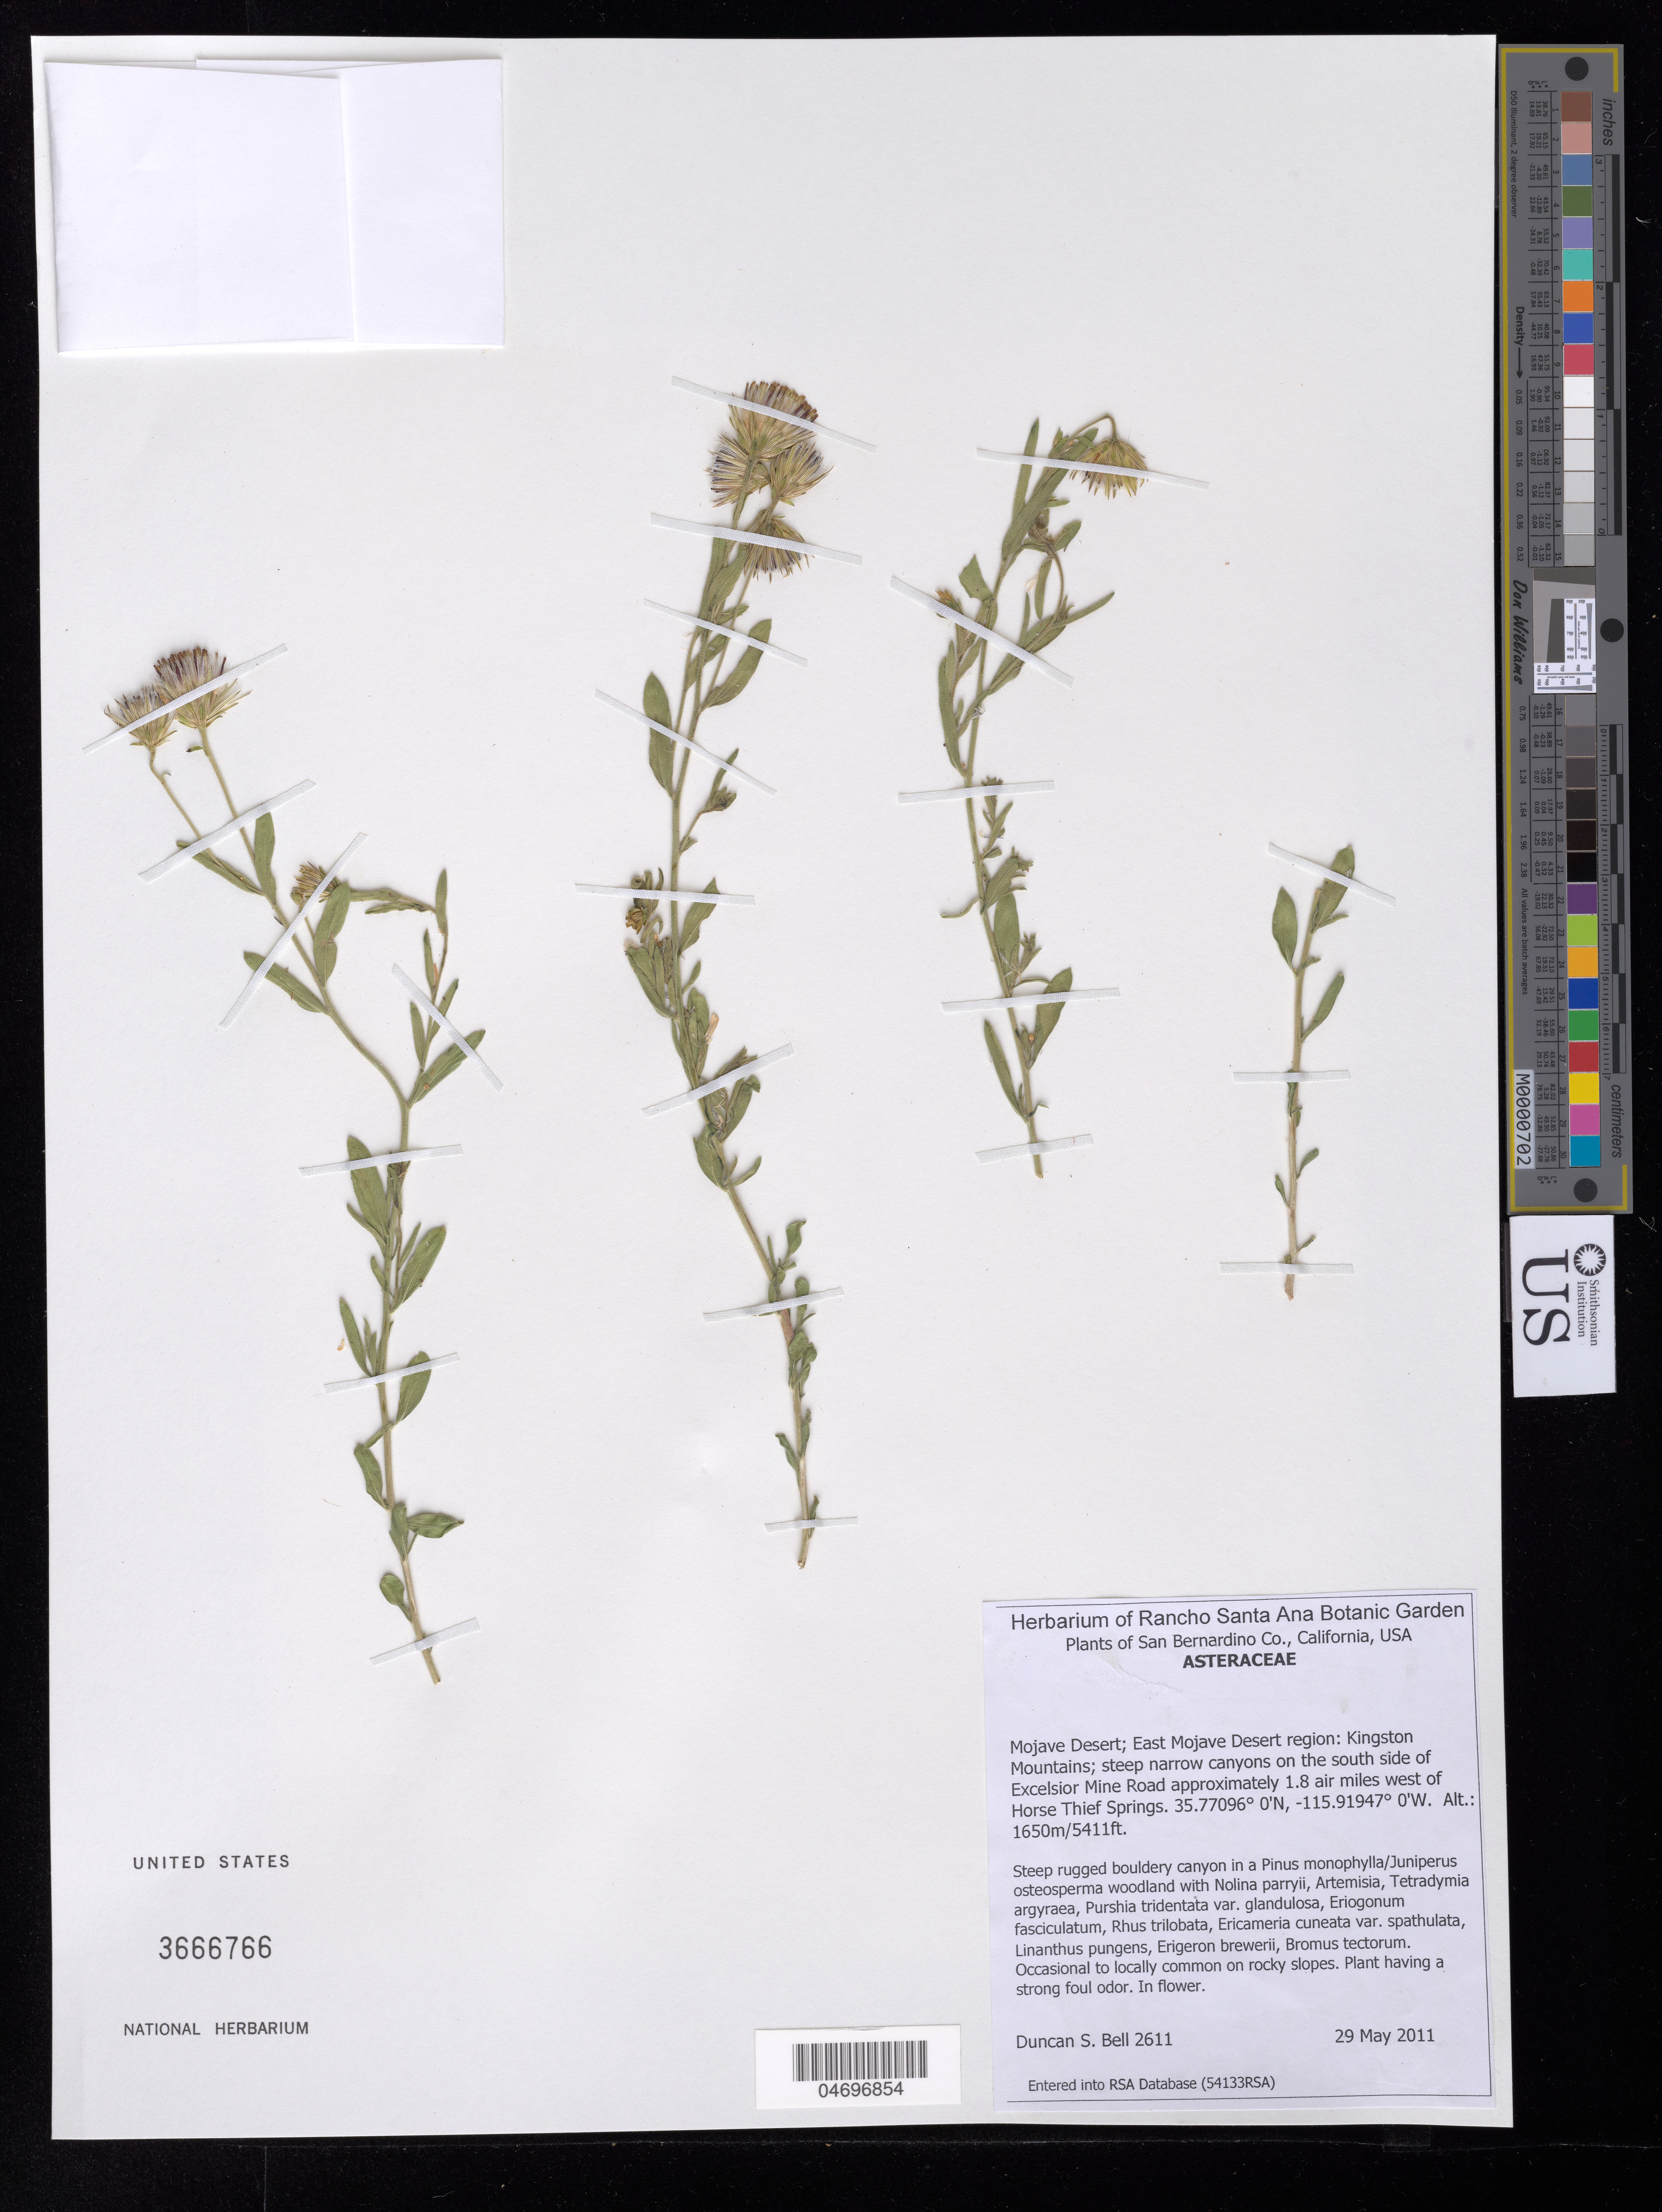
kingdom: Plantae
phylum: Tracheophyta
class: Magnoliopsida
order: Asterales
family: Asteraceae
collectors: D. S. Bell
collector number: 2611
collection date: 2011-05-29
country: United States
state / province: California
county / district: San Bernardino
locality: Mojave Desert; E Mojave Desert region: Kingston Mountains; steep narrow canyouns on the S side of Excelsior Mine Road ca. 1.8 air miles W of Horse Thief Springs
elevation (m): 1650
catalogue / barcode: US 3666766